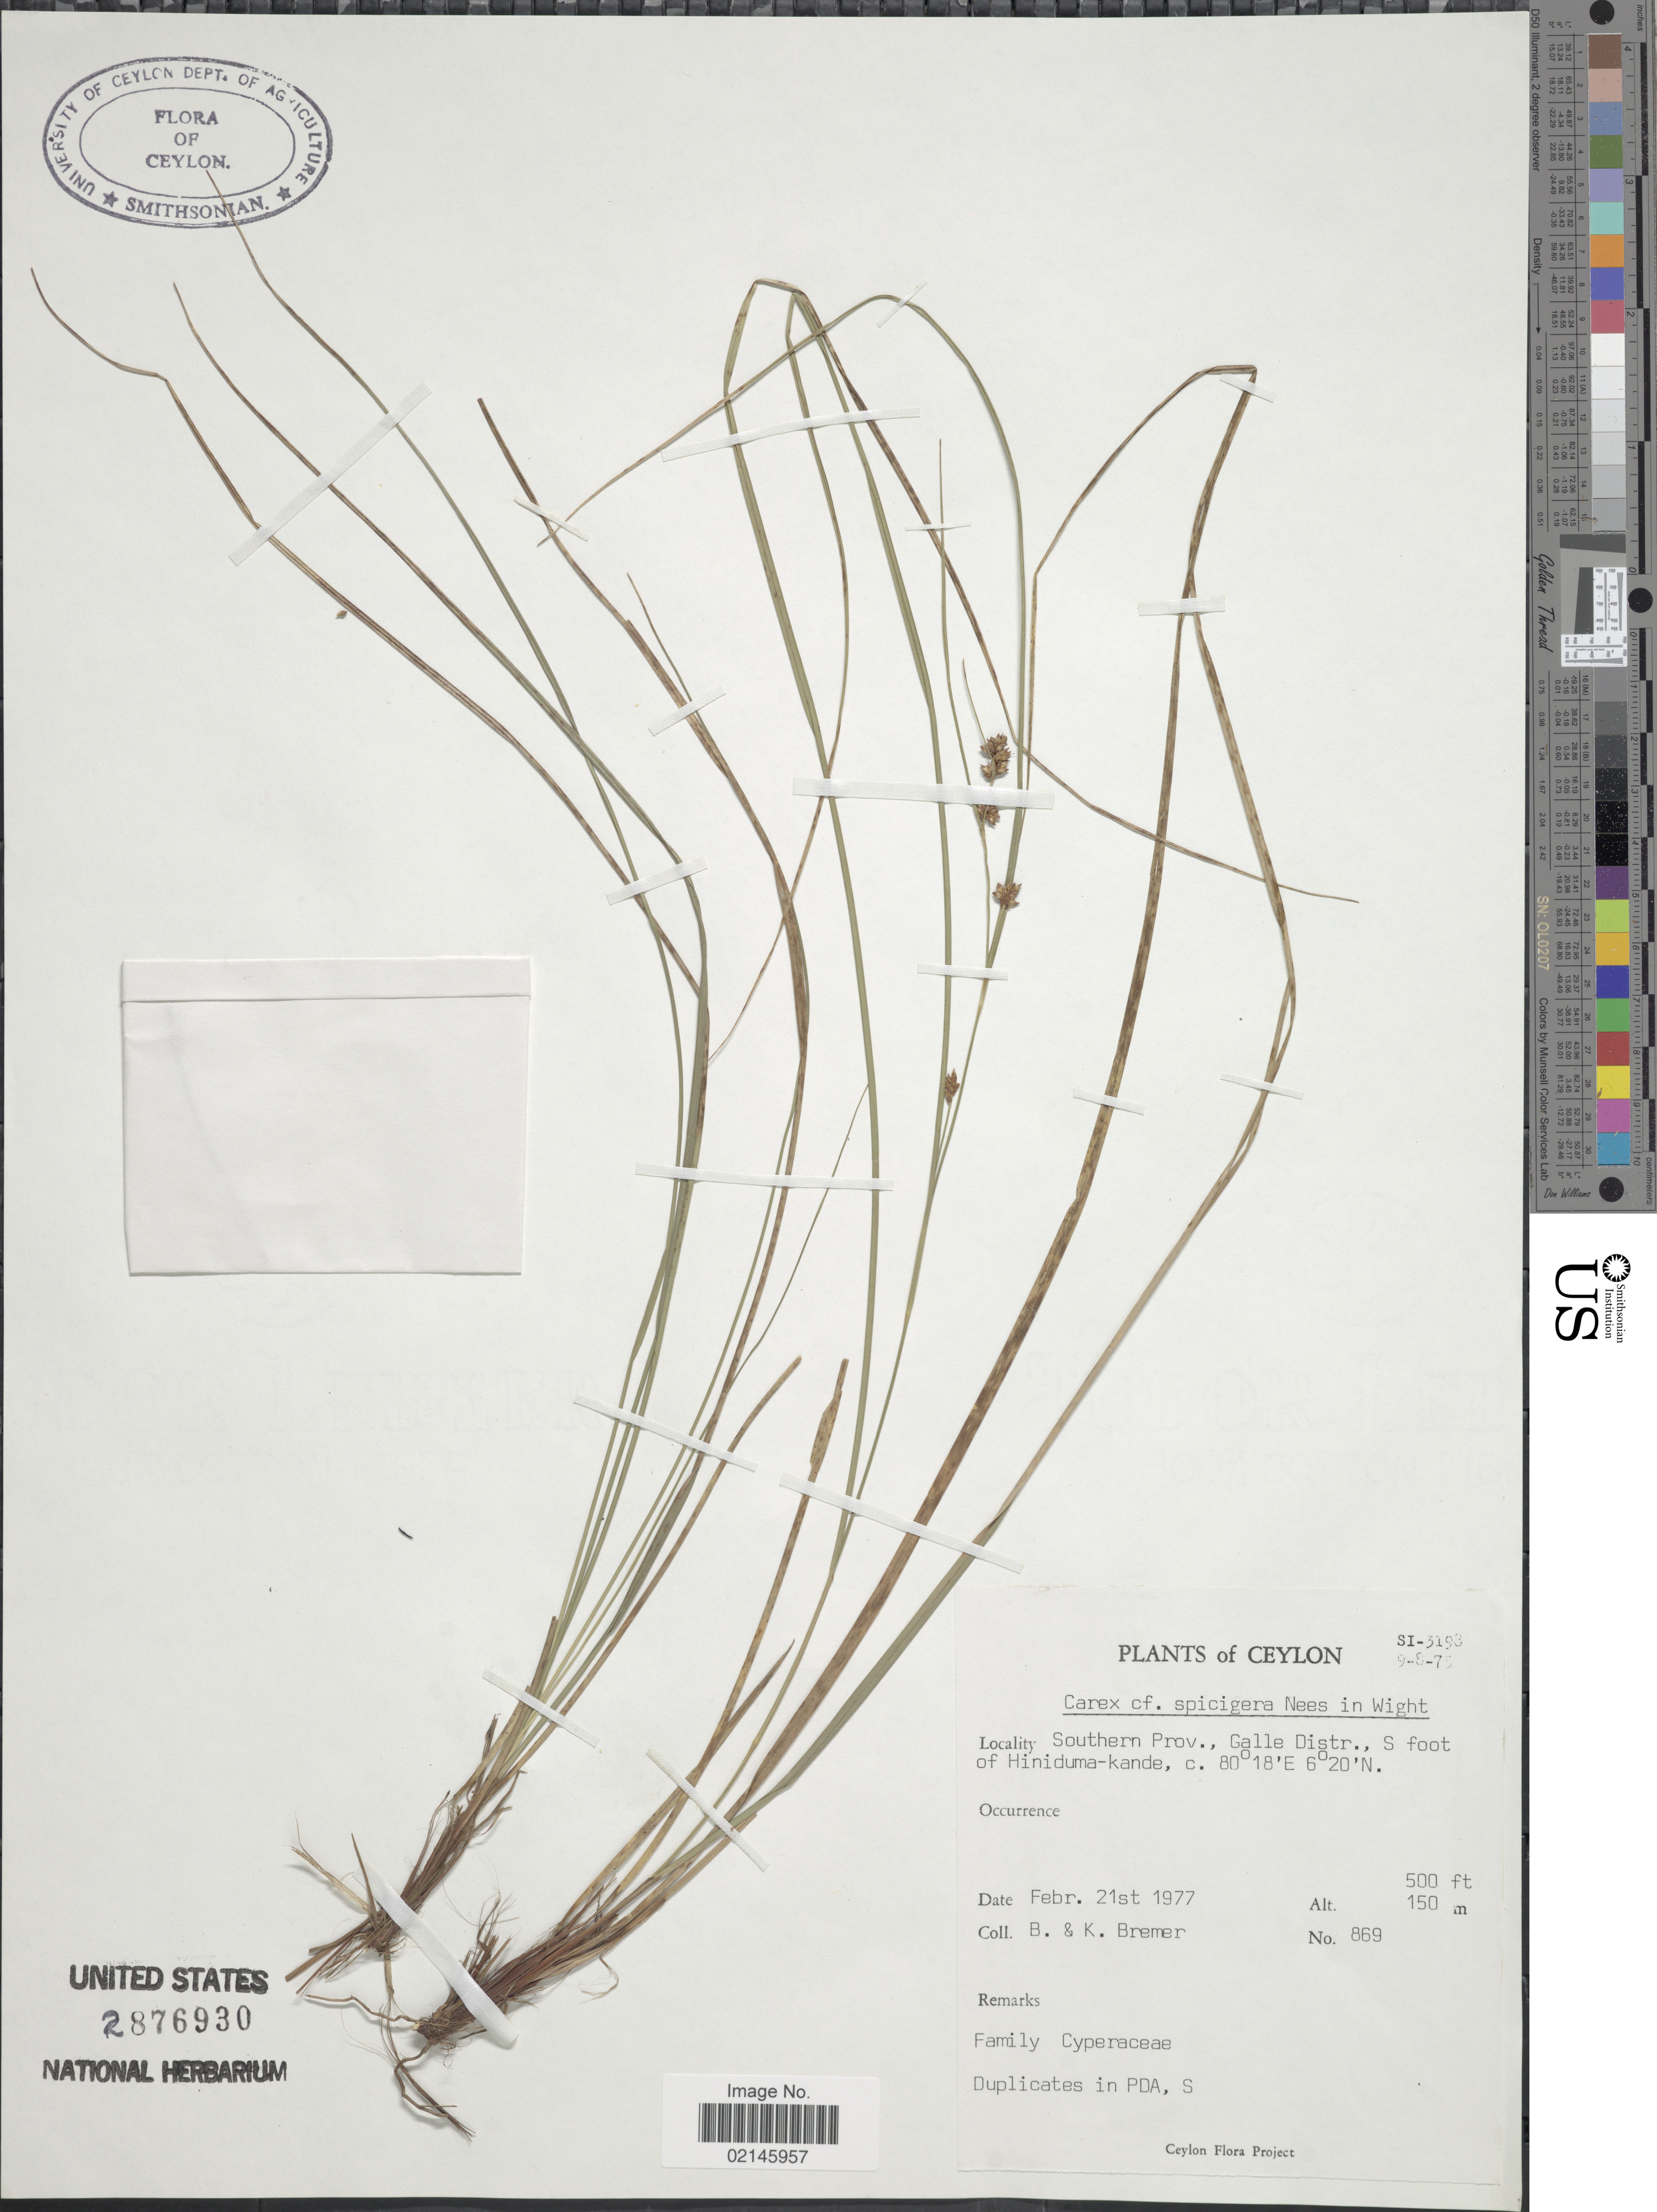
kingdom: Plantae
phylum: Tracheophyta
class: Liliopsida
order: Poales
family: Cyperaceae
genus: Carex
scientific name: Carex spicigera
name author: Nees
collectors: B. Bremer & K. Bremer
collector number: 869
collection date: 1977-02-21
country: Sri Lanka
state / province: Southern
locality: Ceylon, Galle Distr. S Foot of Hiniduma-kande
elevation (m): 152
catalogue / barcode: US 2876930